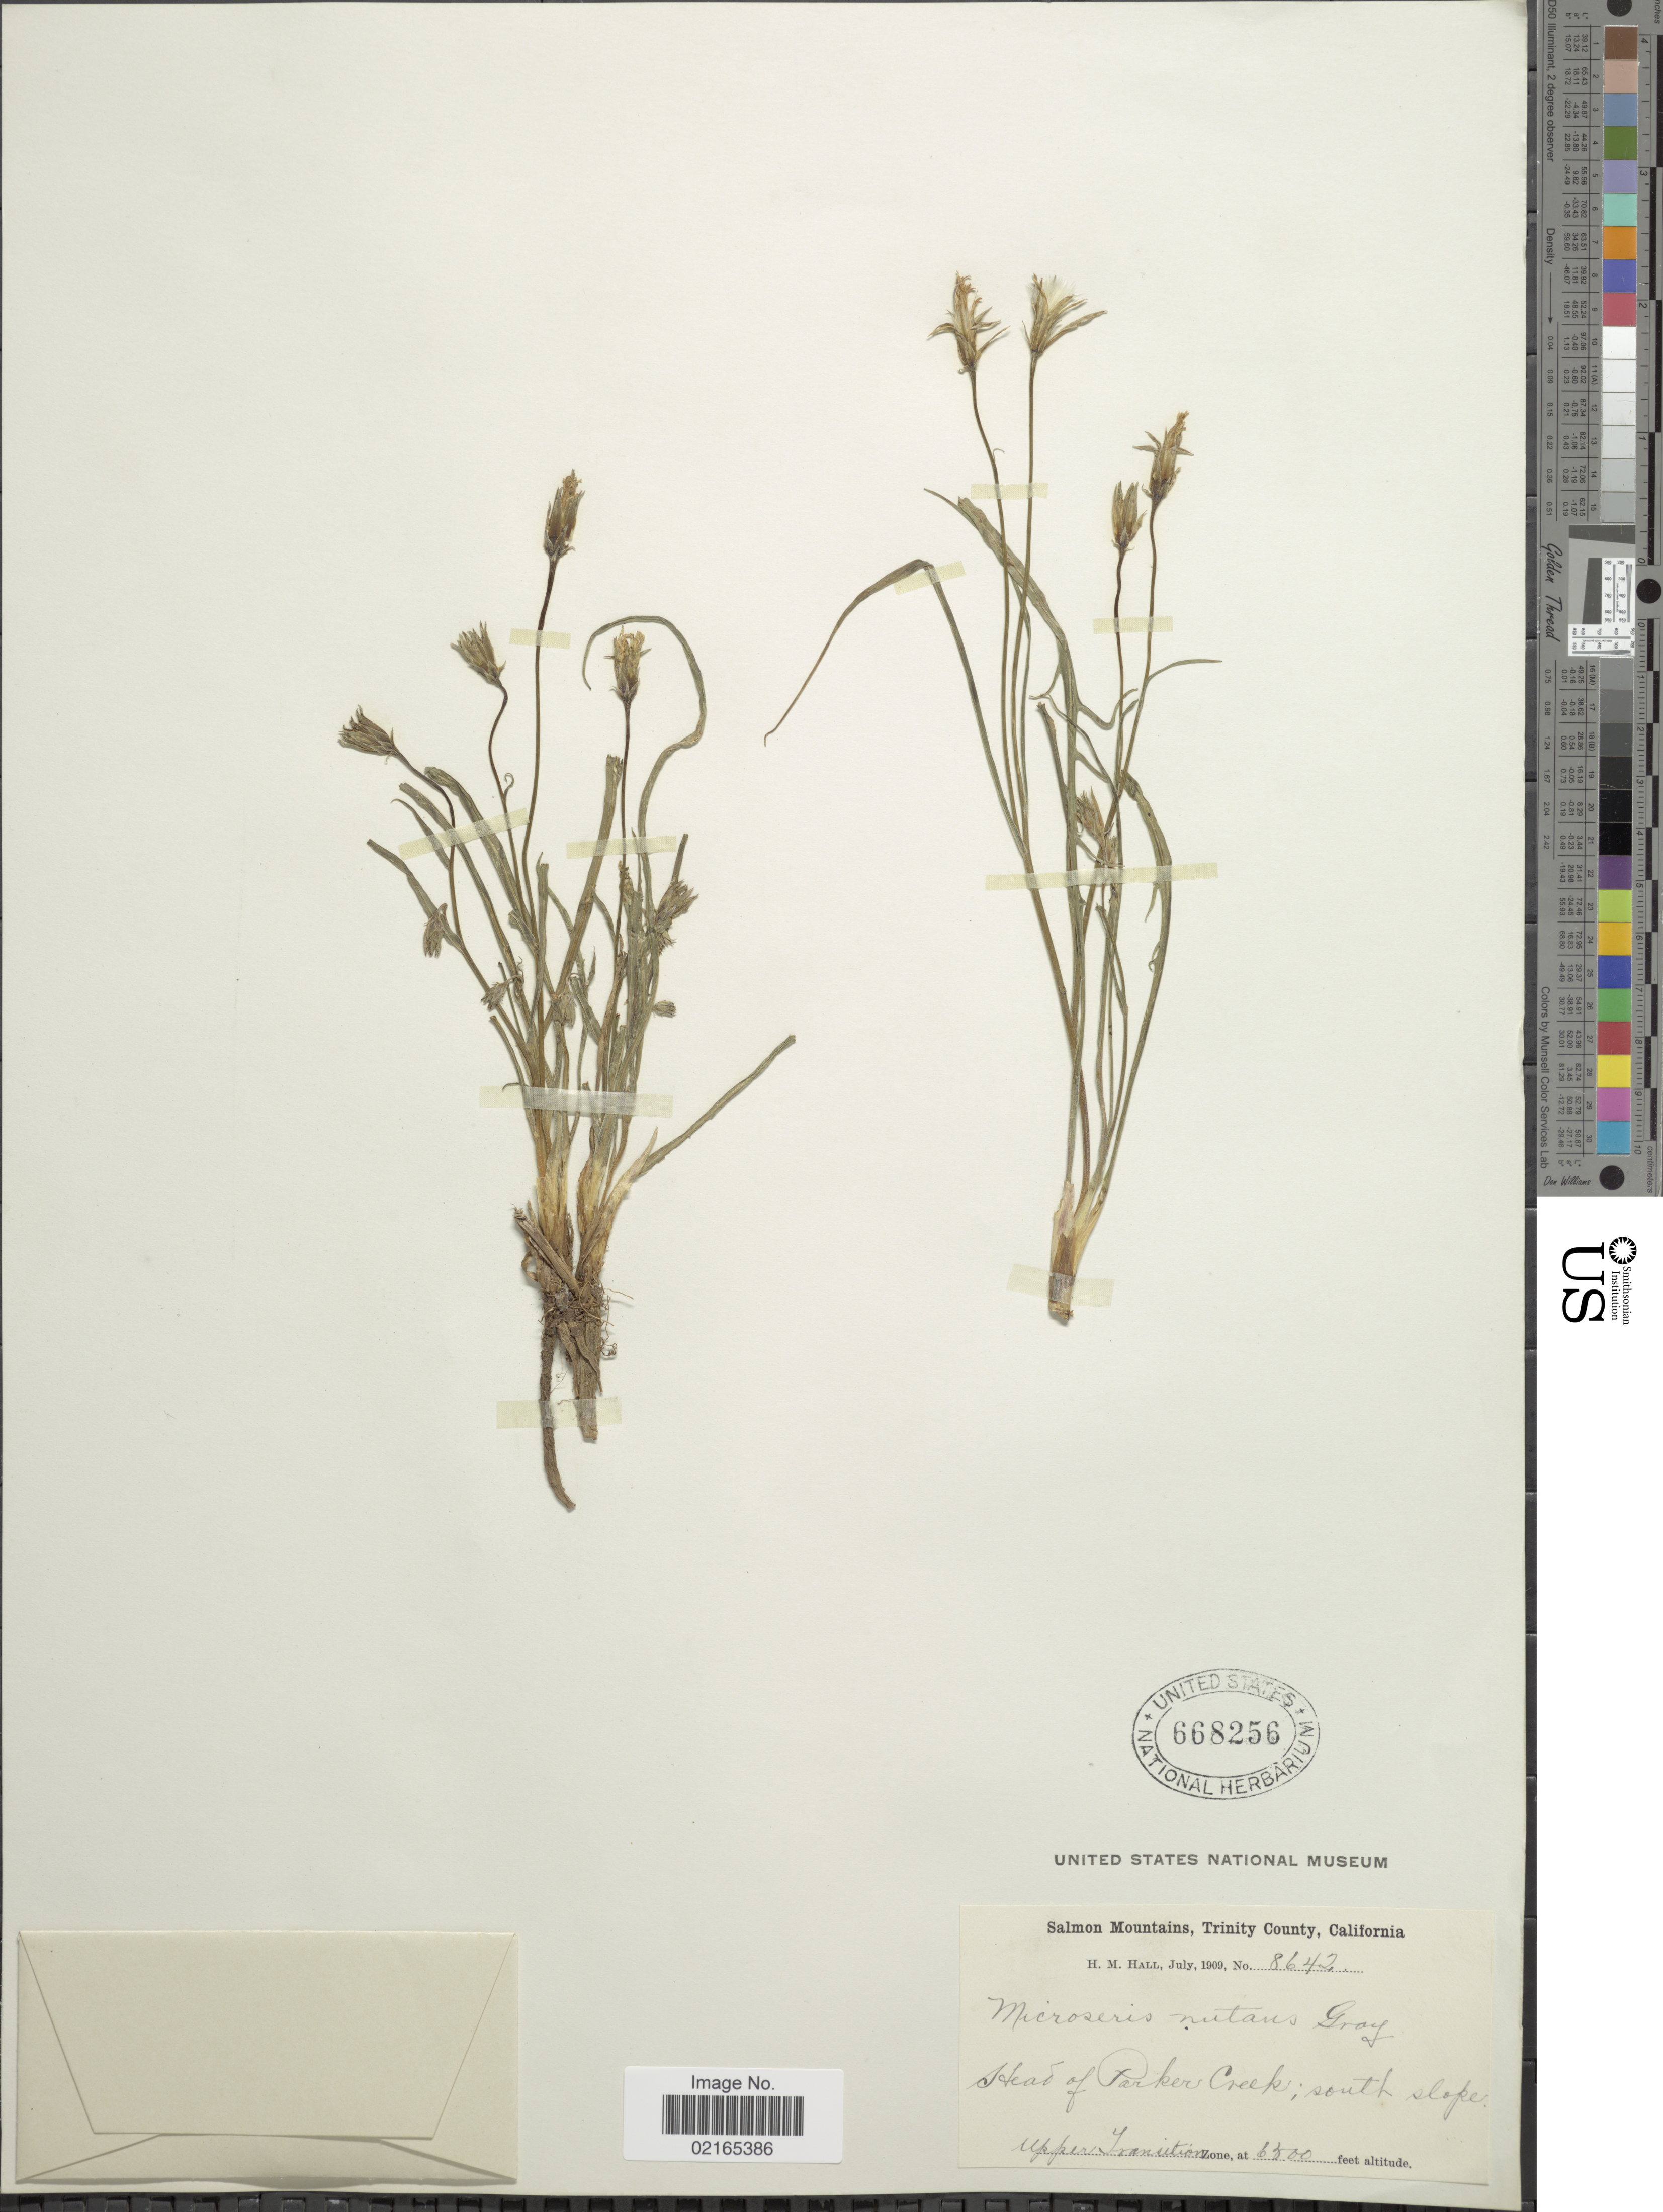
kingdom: Plantae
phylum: Tracheophyta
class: Magnoliopsida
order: Asterales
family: Asteraceae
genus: Microseris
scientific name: Microseris nutans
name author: (Hook.) Sch. Bip.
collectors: H. M. Hall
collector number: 8642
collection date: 1909-07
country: United States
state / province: California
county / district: Trinity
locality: Salmon Mountain, Trinity County, head of Parker Creek; south slope, upper Transition Zone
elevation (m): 1920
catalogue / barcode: US 668256